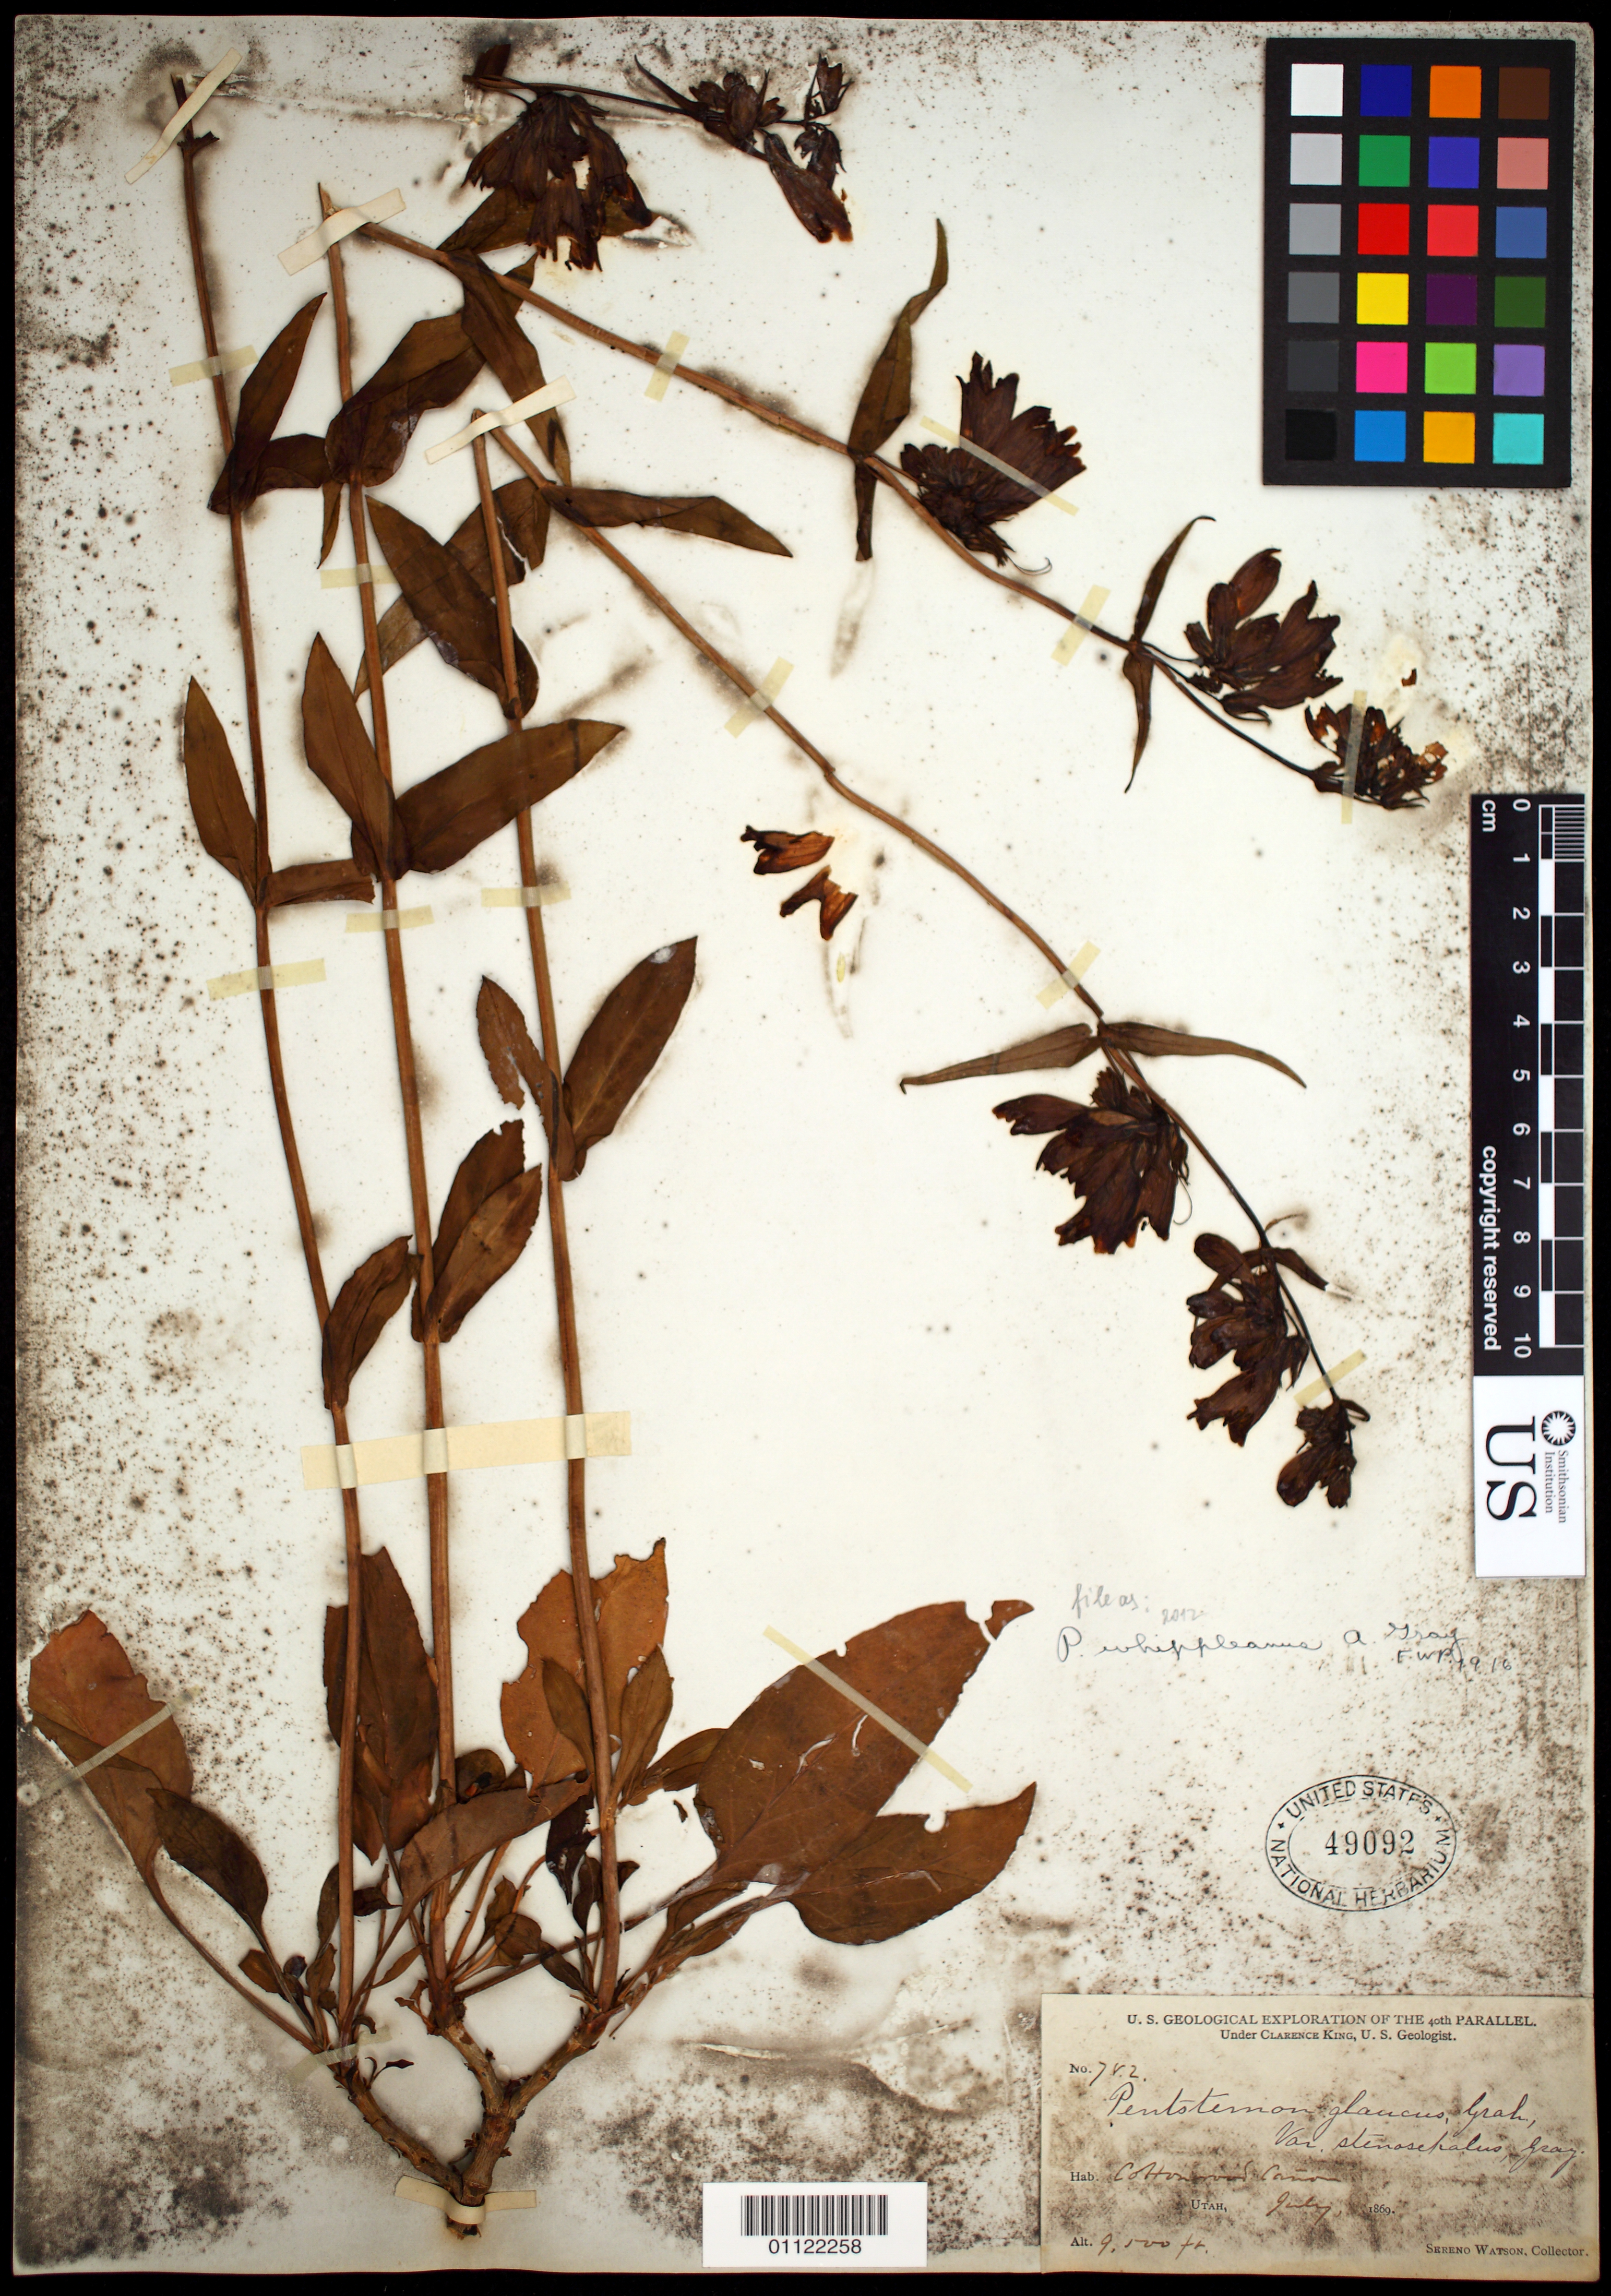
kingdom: Plantae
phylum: Tracheophyta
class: Magnoliopsida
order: Lamiales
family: Plantaginaceae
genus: Penstemon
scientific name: Penstemon whippleanus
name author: A. Gray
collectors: S. Watson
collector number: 782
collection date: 1875-07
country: United States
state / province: Utah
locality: Cottonwood Canyon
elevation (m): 2896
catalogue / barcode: US 49092